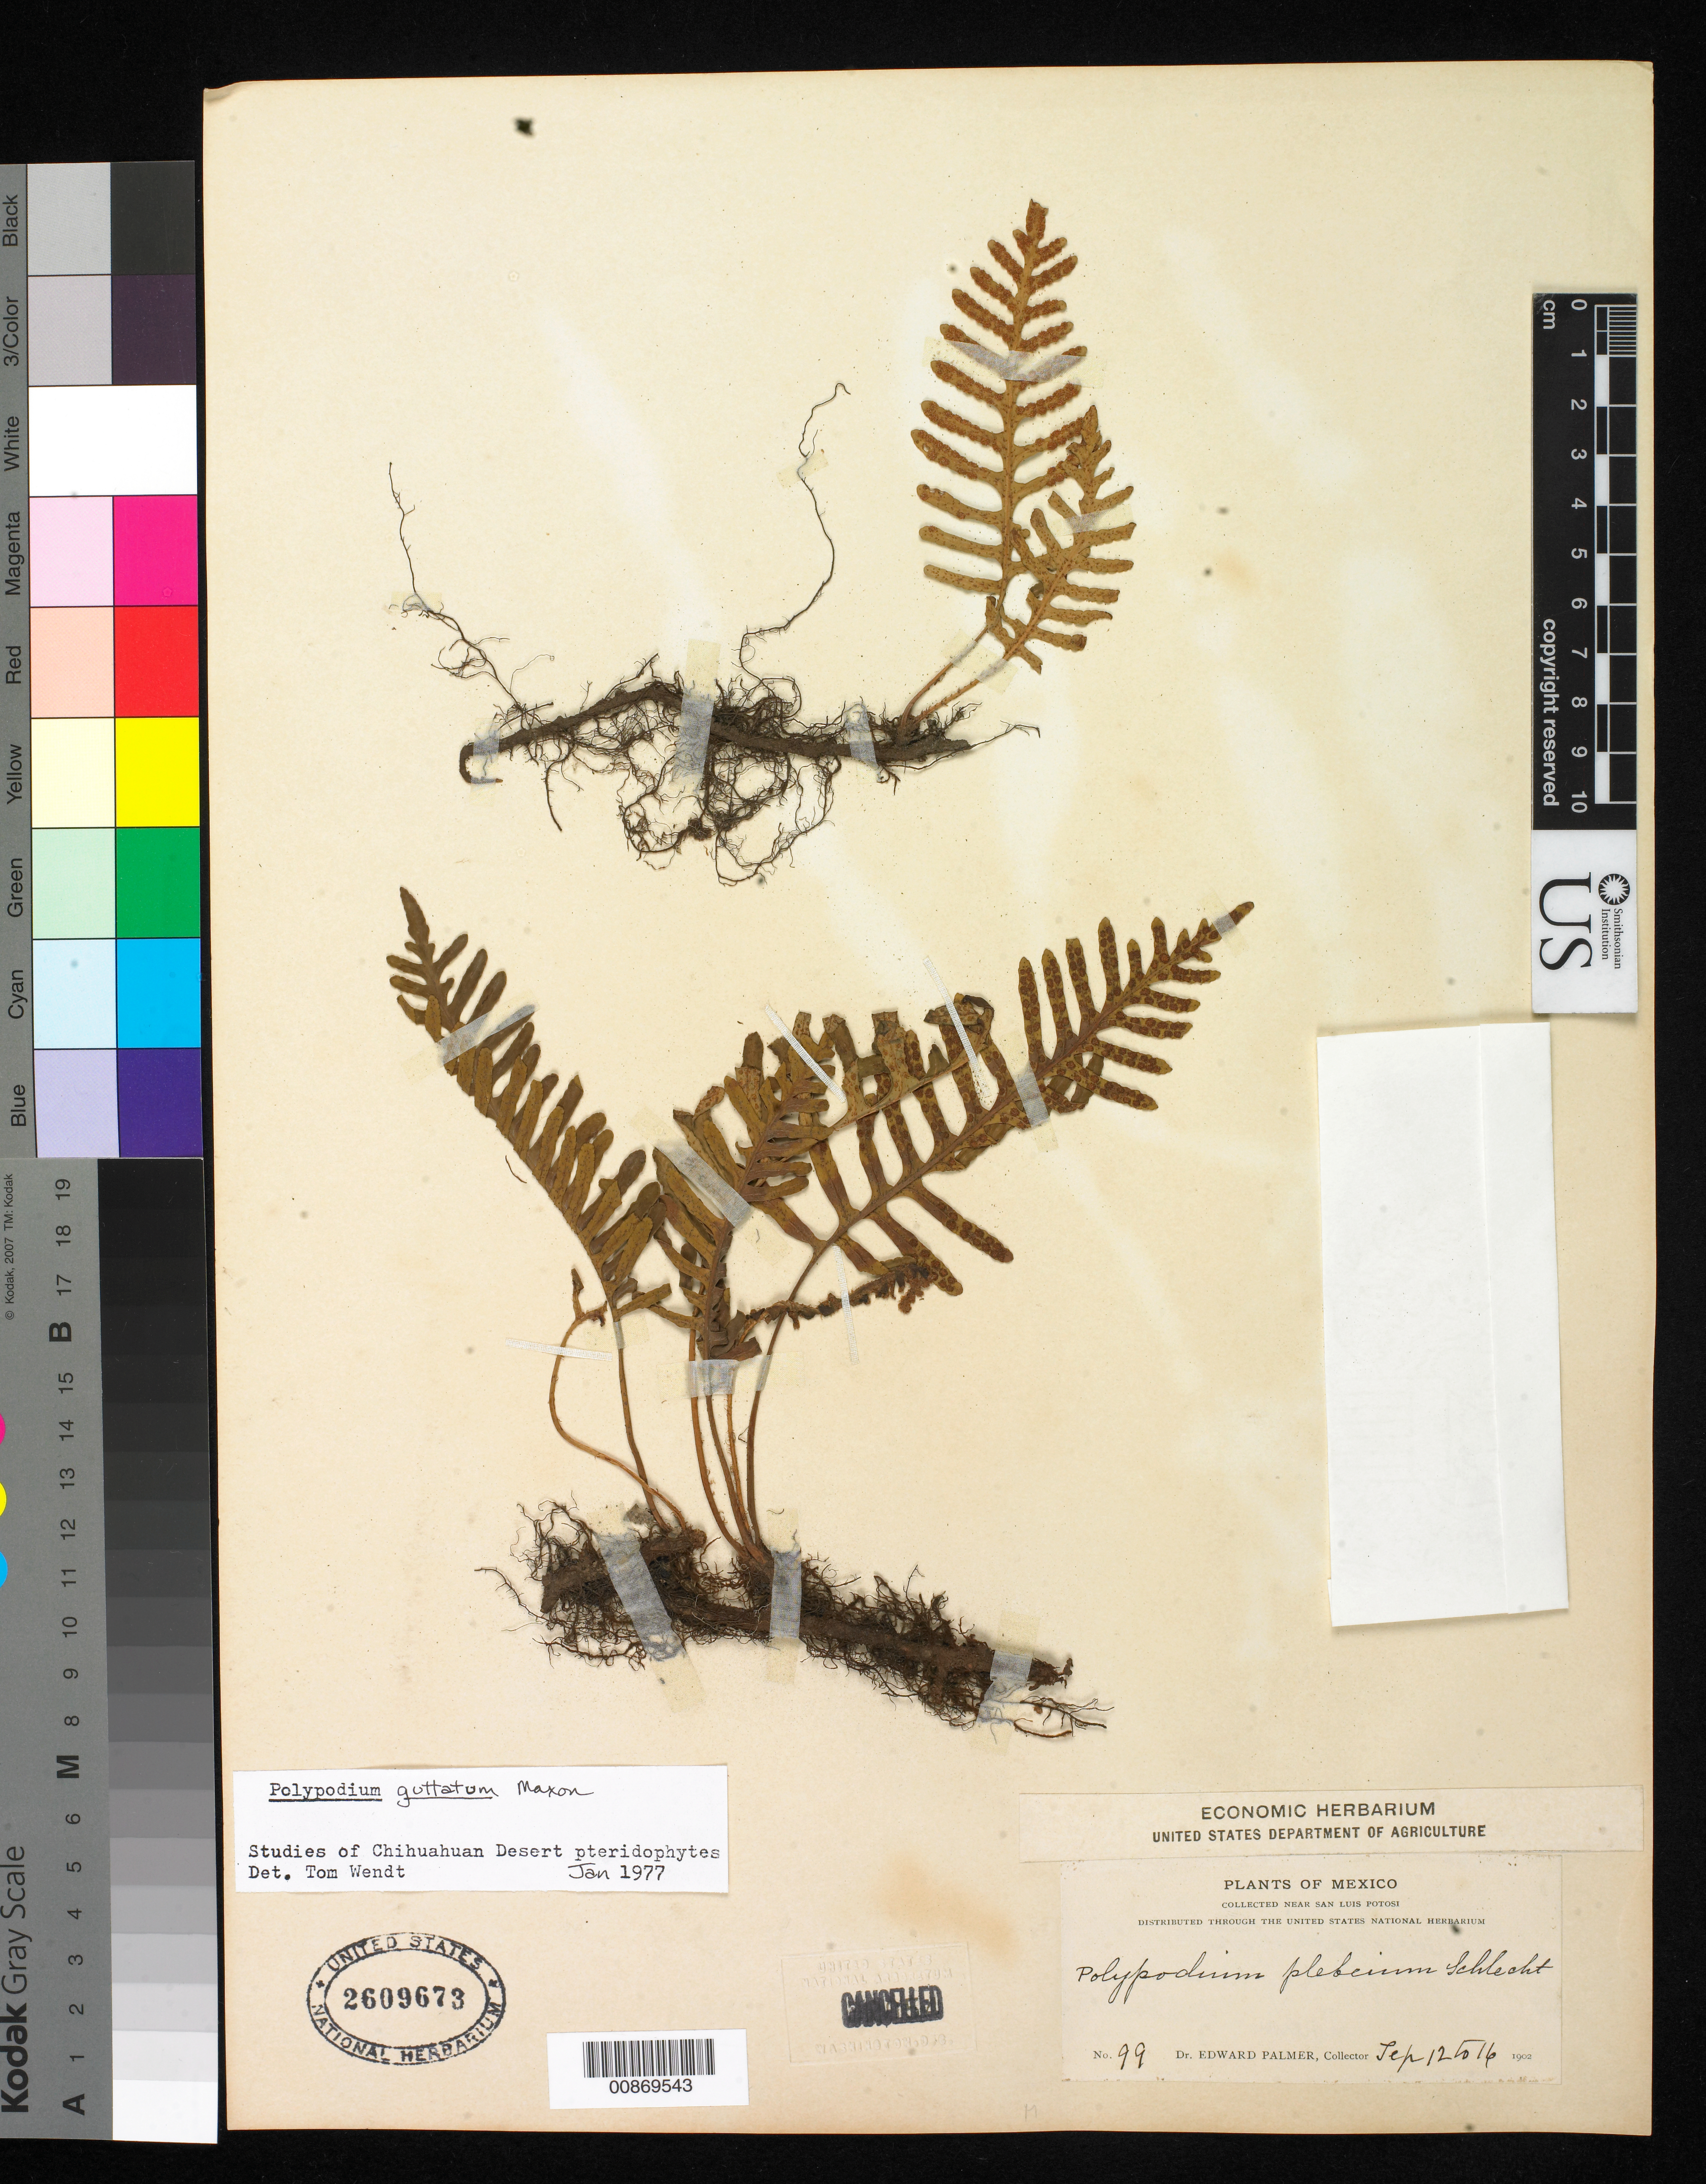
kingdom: Plantae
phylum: Tracheophyta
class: Polypodiopsida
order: Polypodiales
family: Polypodiaceae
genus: Pleopeltis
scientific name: Pleopeltis guttata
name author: (Maxon) E.G. Andrews & Windham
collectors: E. Palmer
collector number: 99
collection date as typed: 12 Sep 1902 to 16 Sep 1902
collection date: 1902-09-12/1902-09-16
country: Mexico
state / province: San Luis Potosí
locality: Near San Luis Potosí.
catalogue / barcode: US 2609673